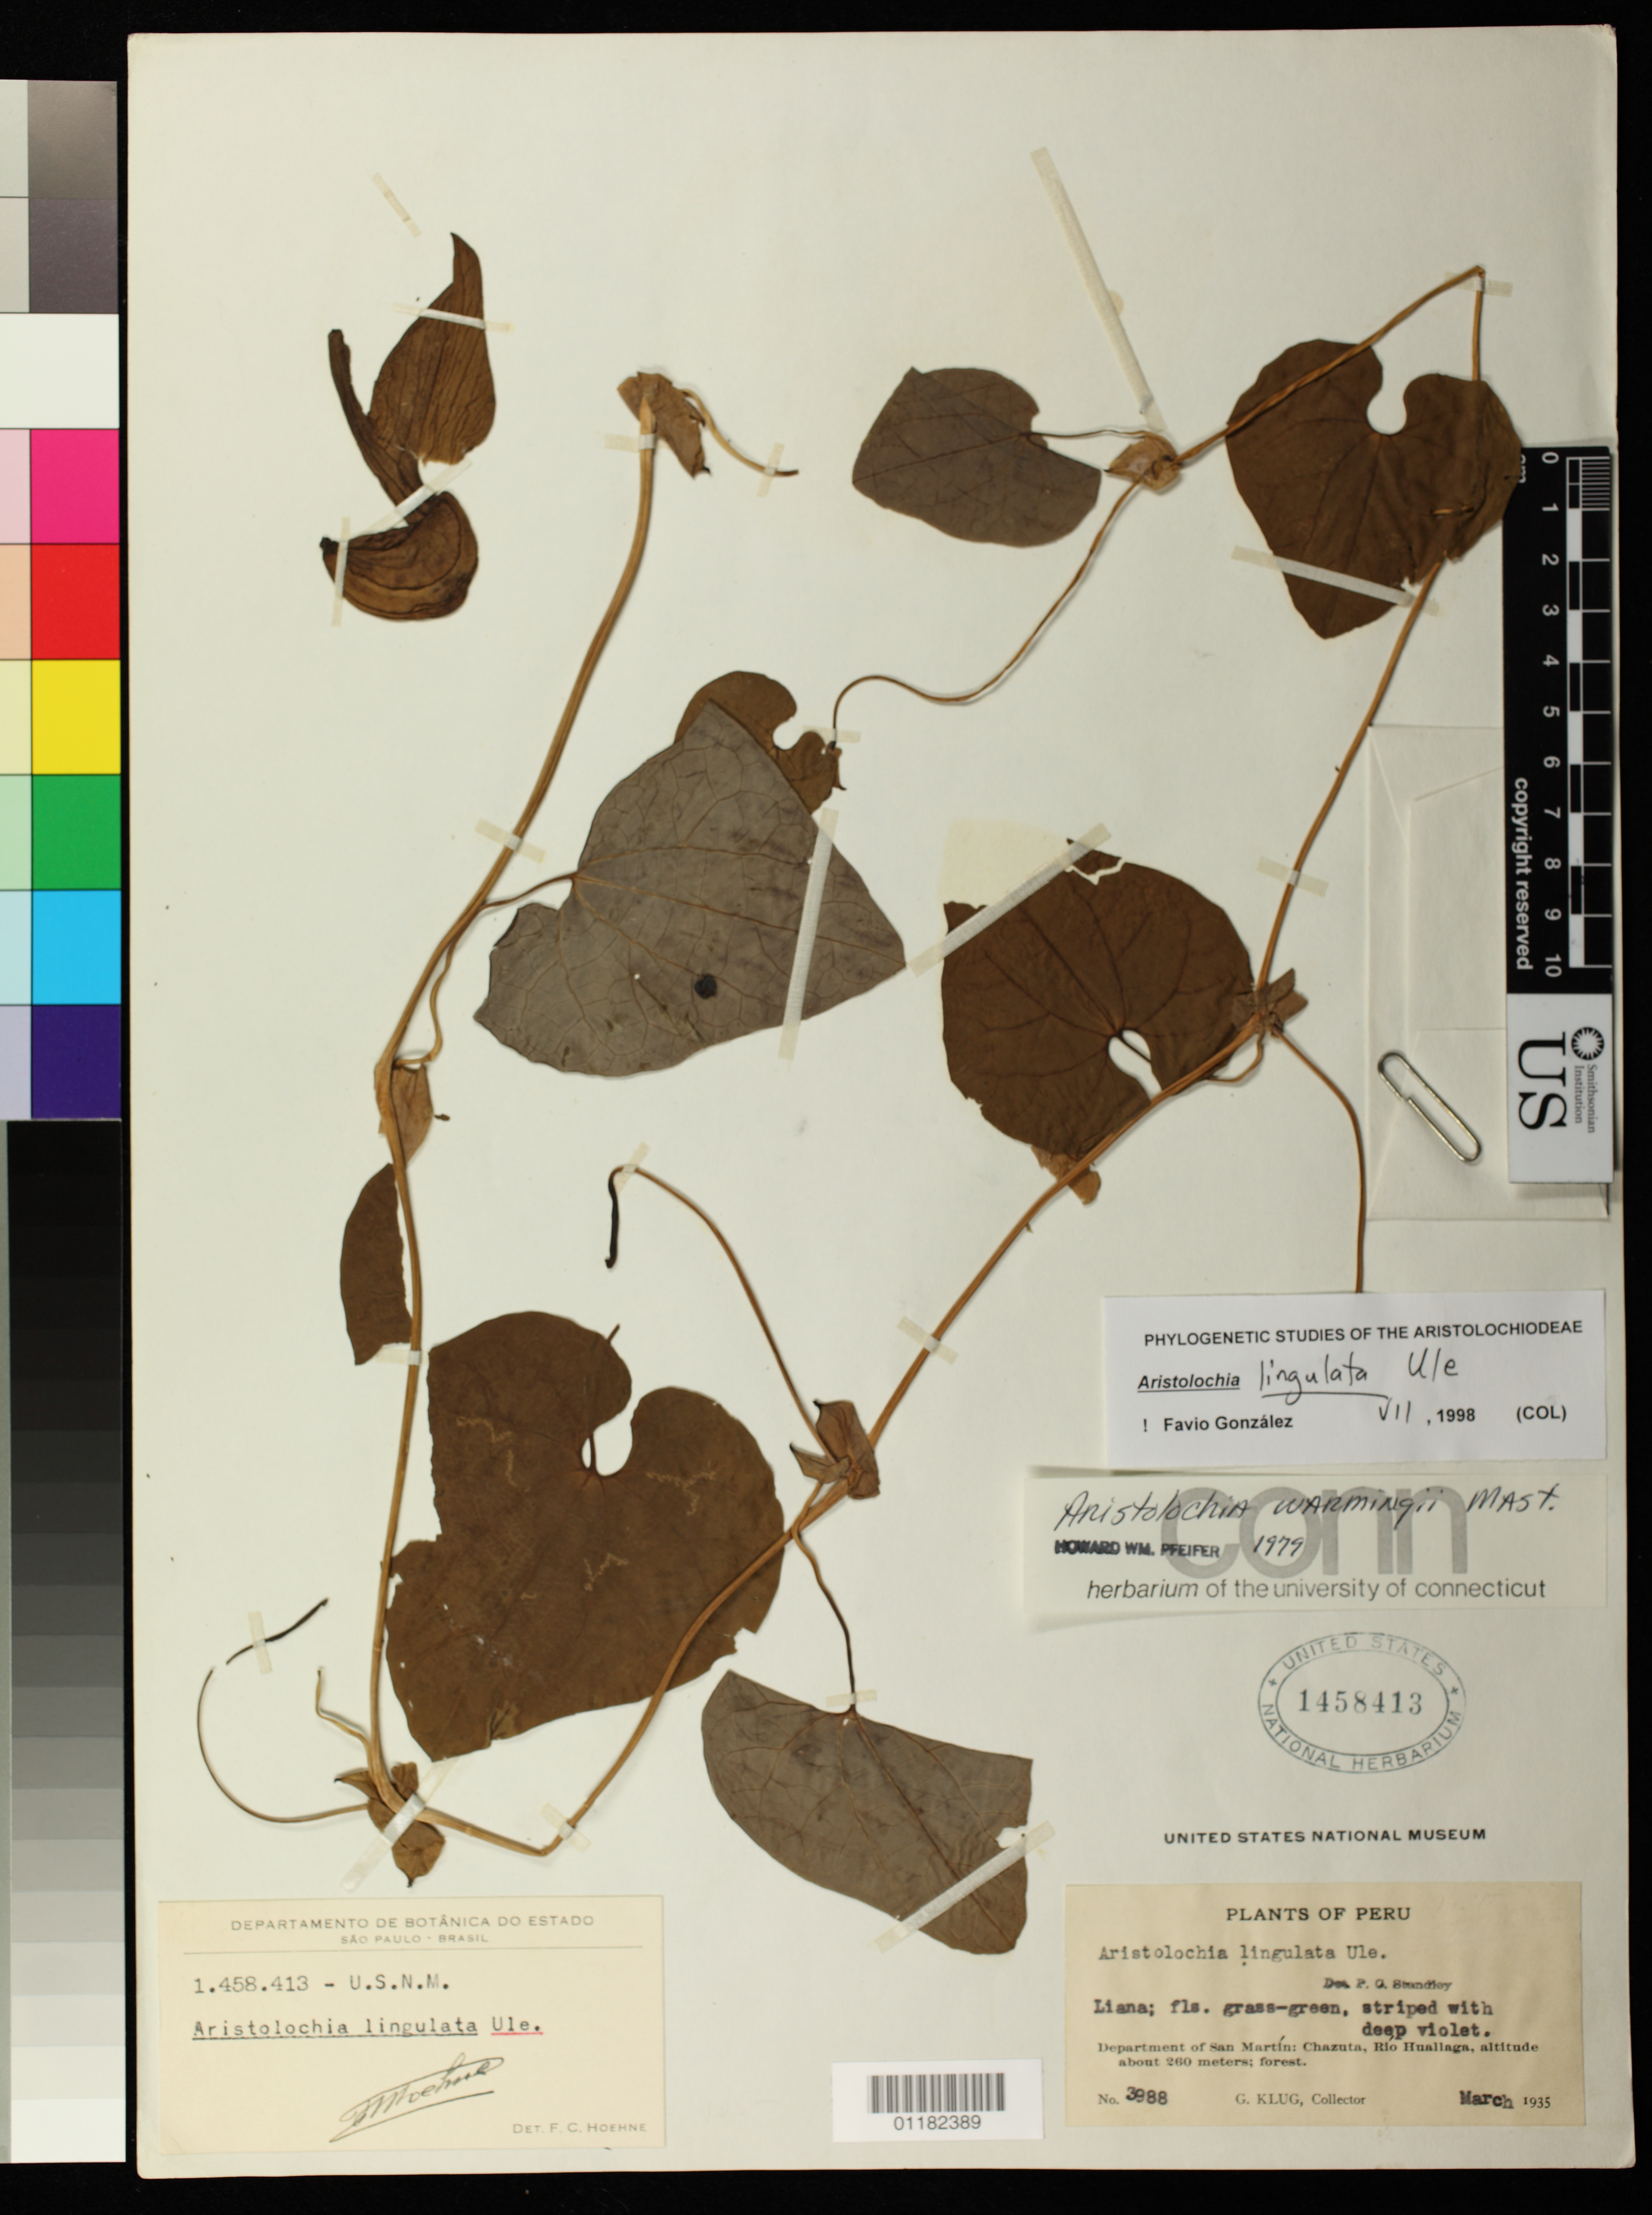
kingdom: Plantae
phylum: Tracheophyta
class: Magnoliopsida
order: Piperales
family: Aristolochiaceae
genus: Aristolochia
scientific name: Aristolochia lingulata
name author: Ule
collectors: G. Klug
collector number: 3988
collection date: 1935-03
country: Peru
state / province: San Martín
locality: Chazuta, Rio Huallaga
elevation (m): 200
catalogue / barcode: US 1458413